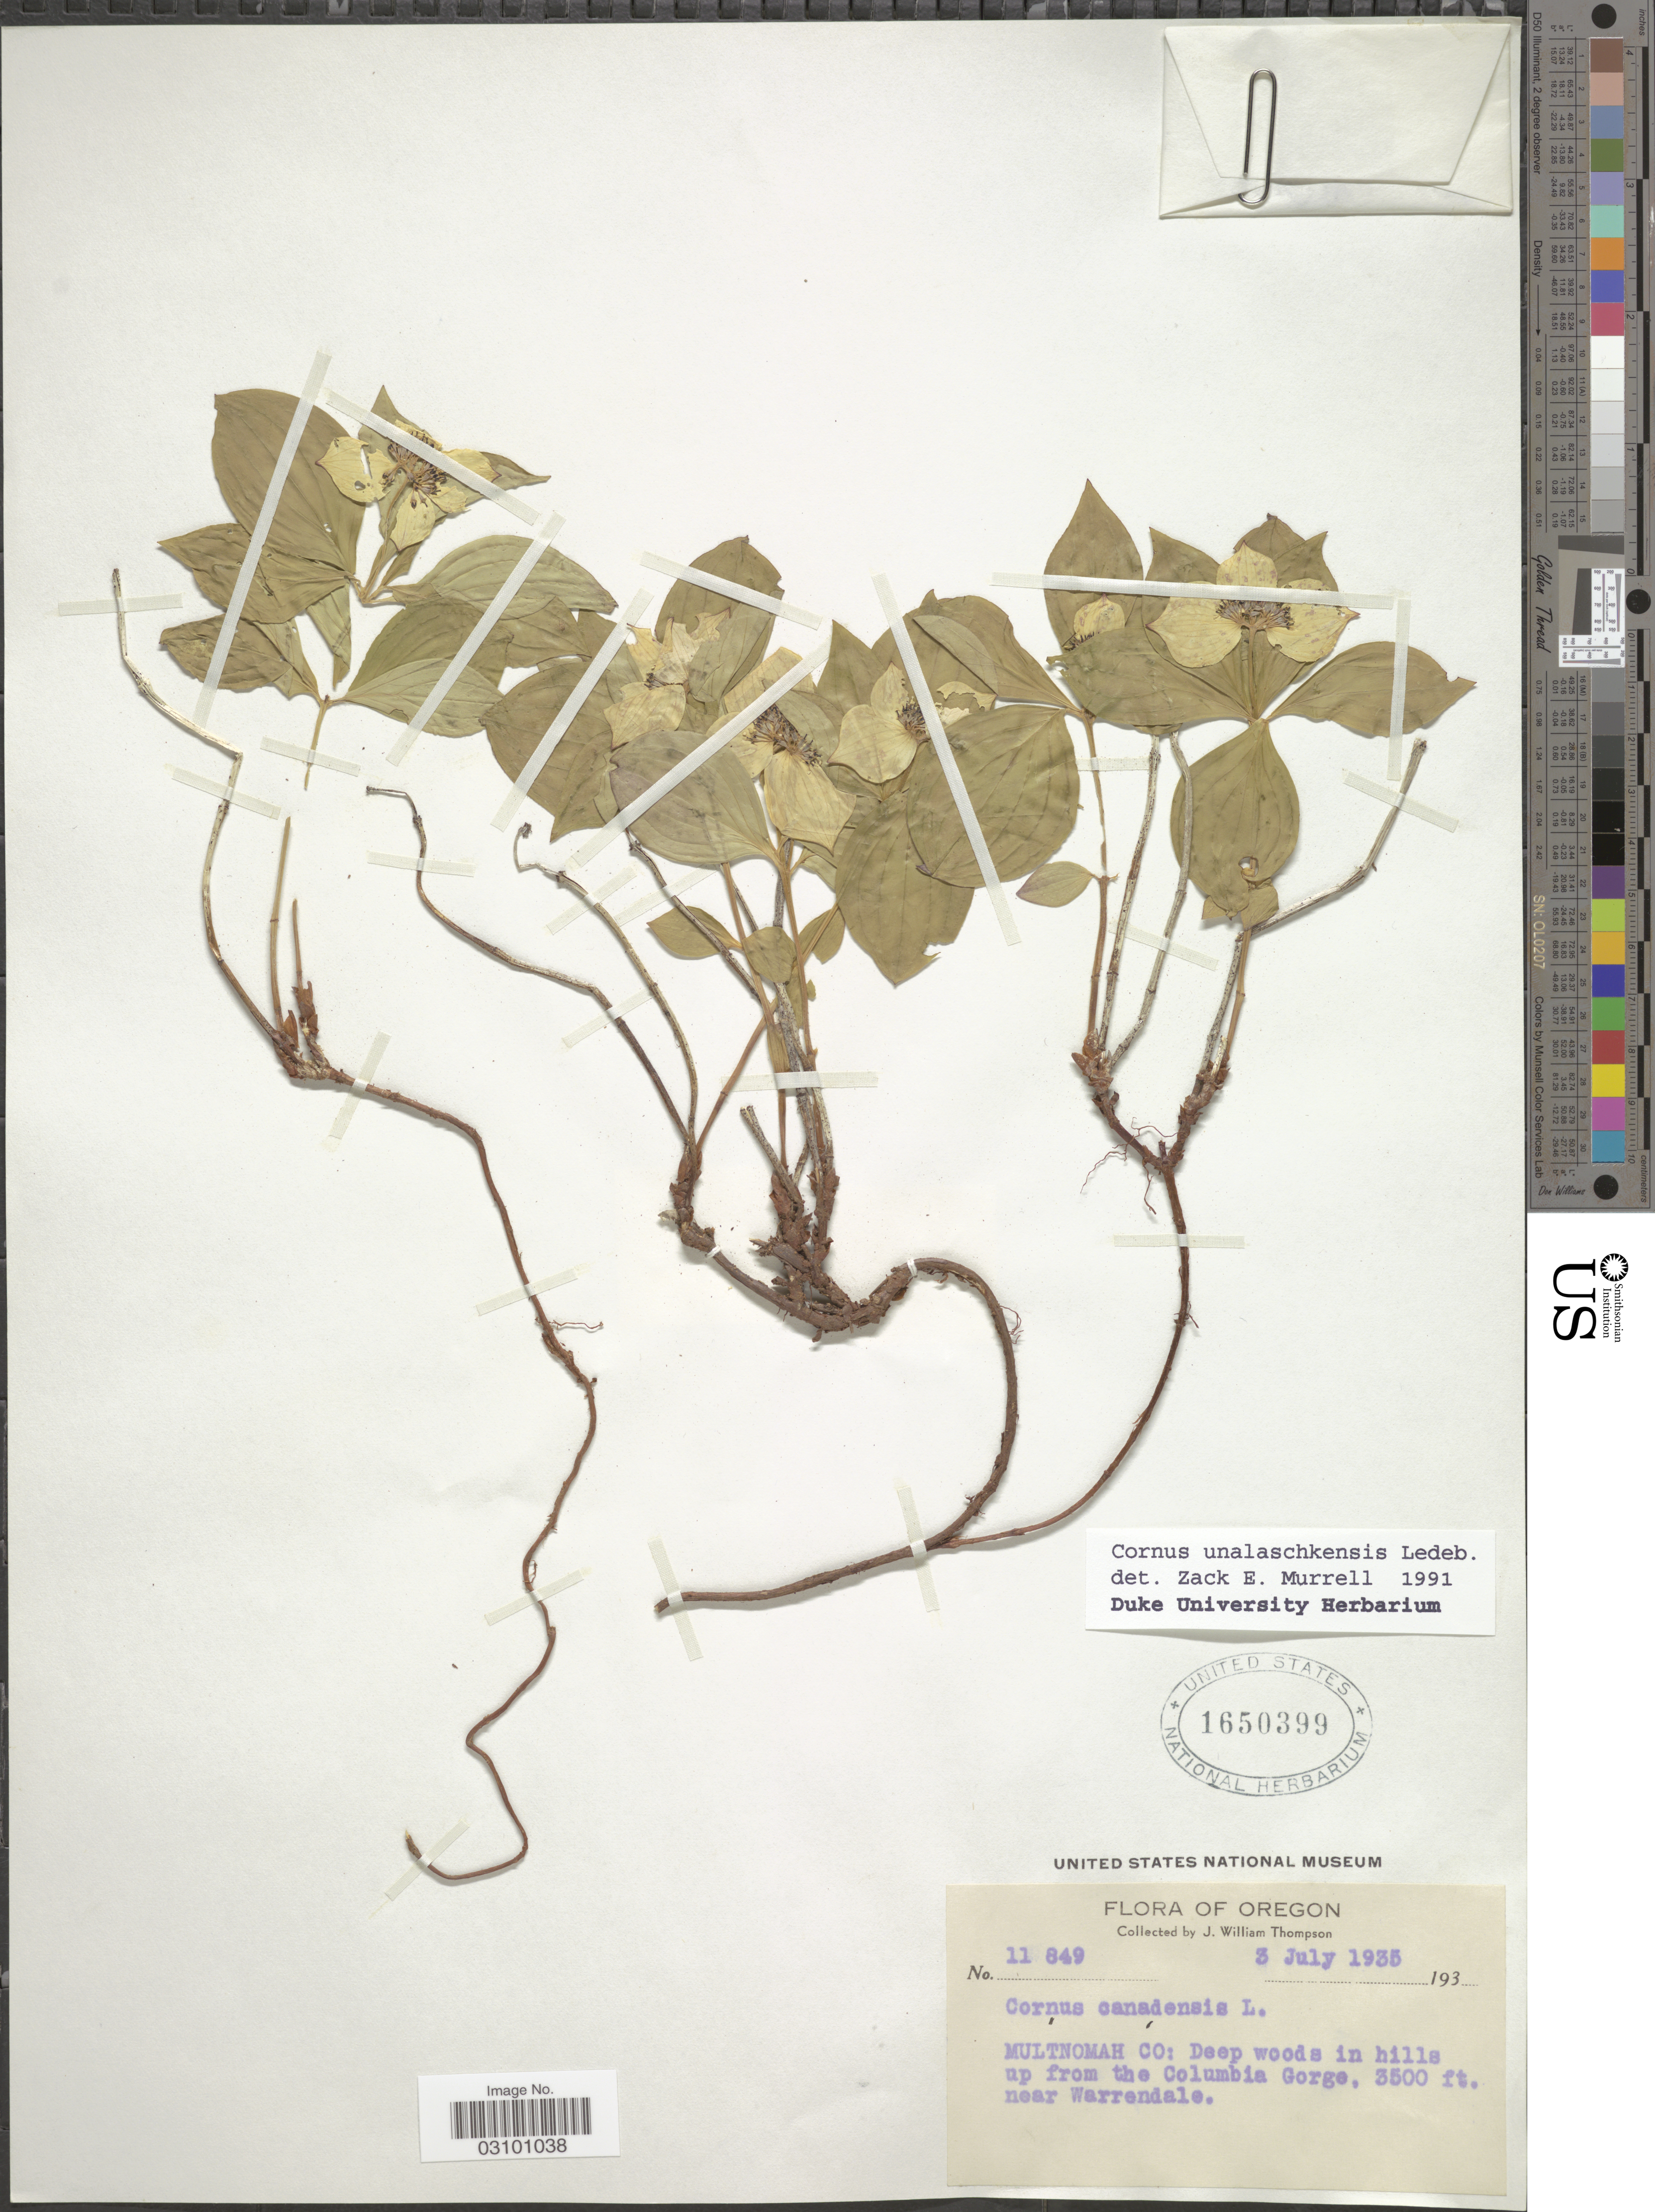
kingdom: Plantae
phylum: Tracheophyta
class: Magnoliopsida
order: Cornales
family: Cornaceae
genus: Cornus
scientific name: Cornus unalaschkensis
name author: Ledeb.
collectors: J. W. Thompson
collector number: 11849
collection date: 1935-07-03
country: United States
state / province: Oregon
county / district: Multnomah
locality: Multnomah Co: Deep woods in hills up from the Columbia Gorge, near Warrendale.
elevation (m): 1067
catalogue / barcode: US 1650399